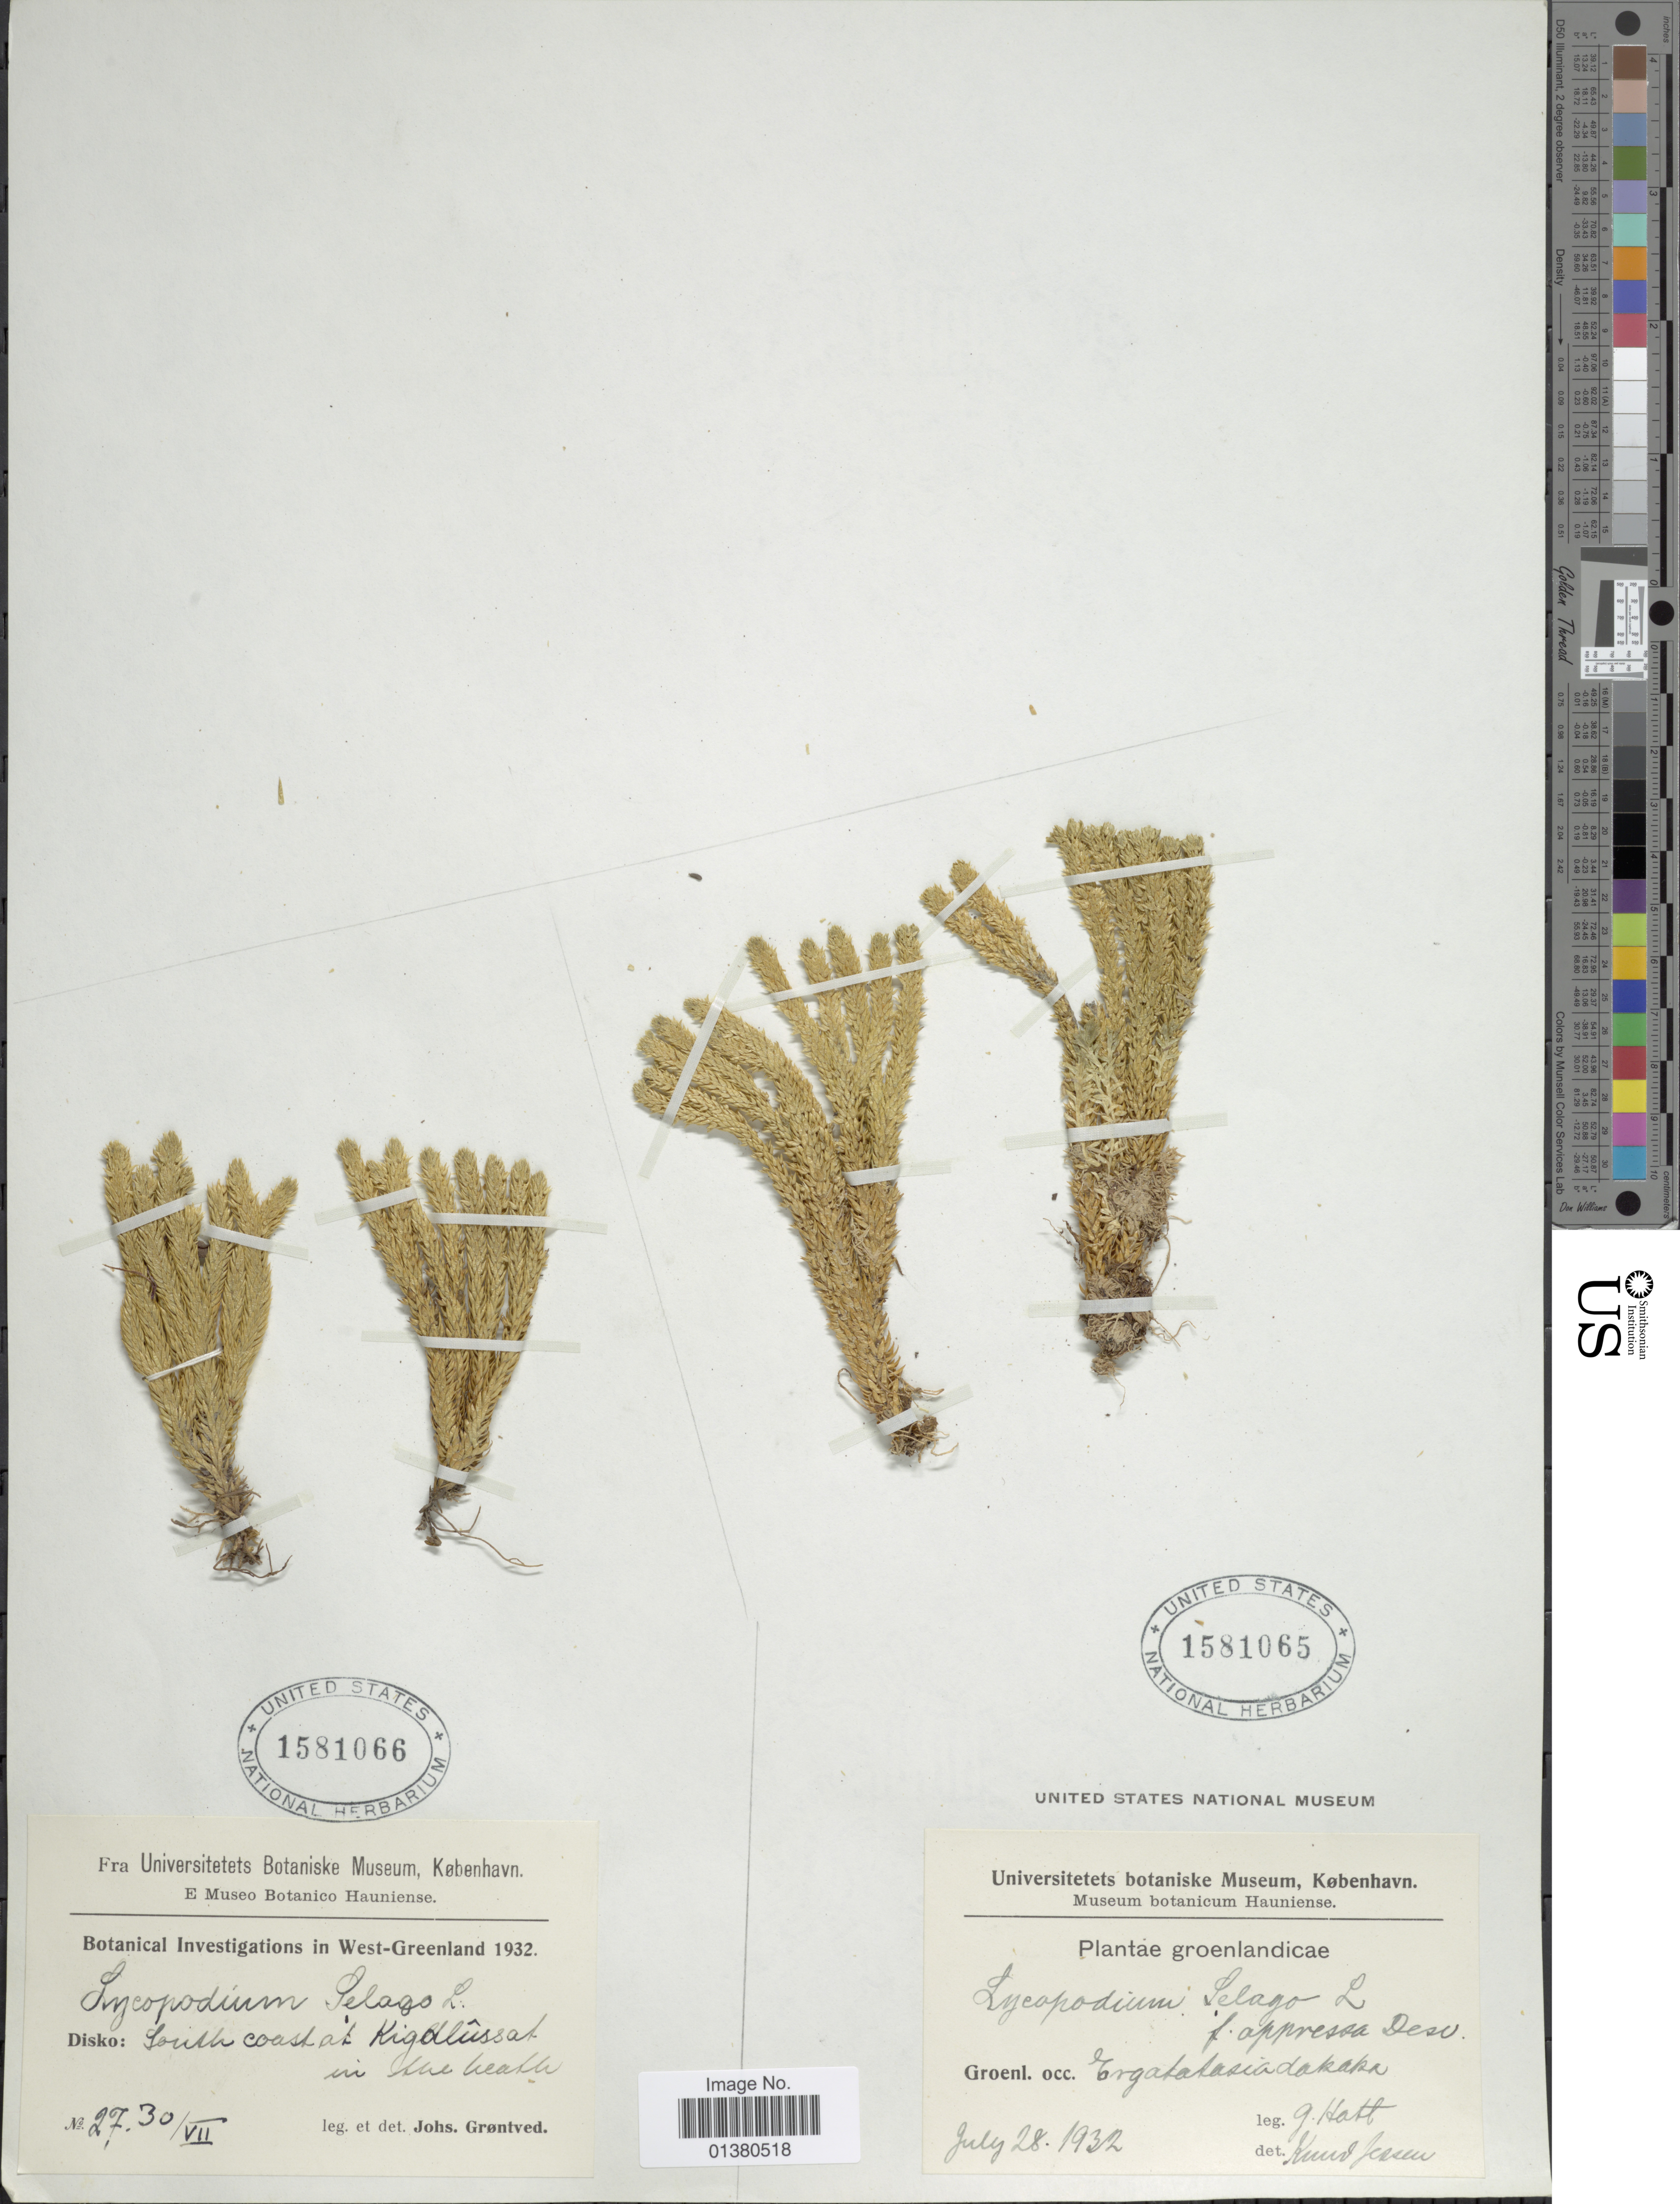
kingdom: Plantae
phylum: Tracheophyta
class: Lycopodiopsida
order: Lycopodiales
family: Lycopodiaceae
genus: Huperzia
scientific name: Huperzia selago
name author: (L.) Bernh. ex Schrank & Mart.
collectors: J. Grøntved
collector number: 27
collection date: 1932-07-30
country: Greenland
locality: West-Greenland, Disko: South coast at Kigdlussat in the heath.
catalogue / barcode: US 1581066